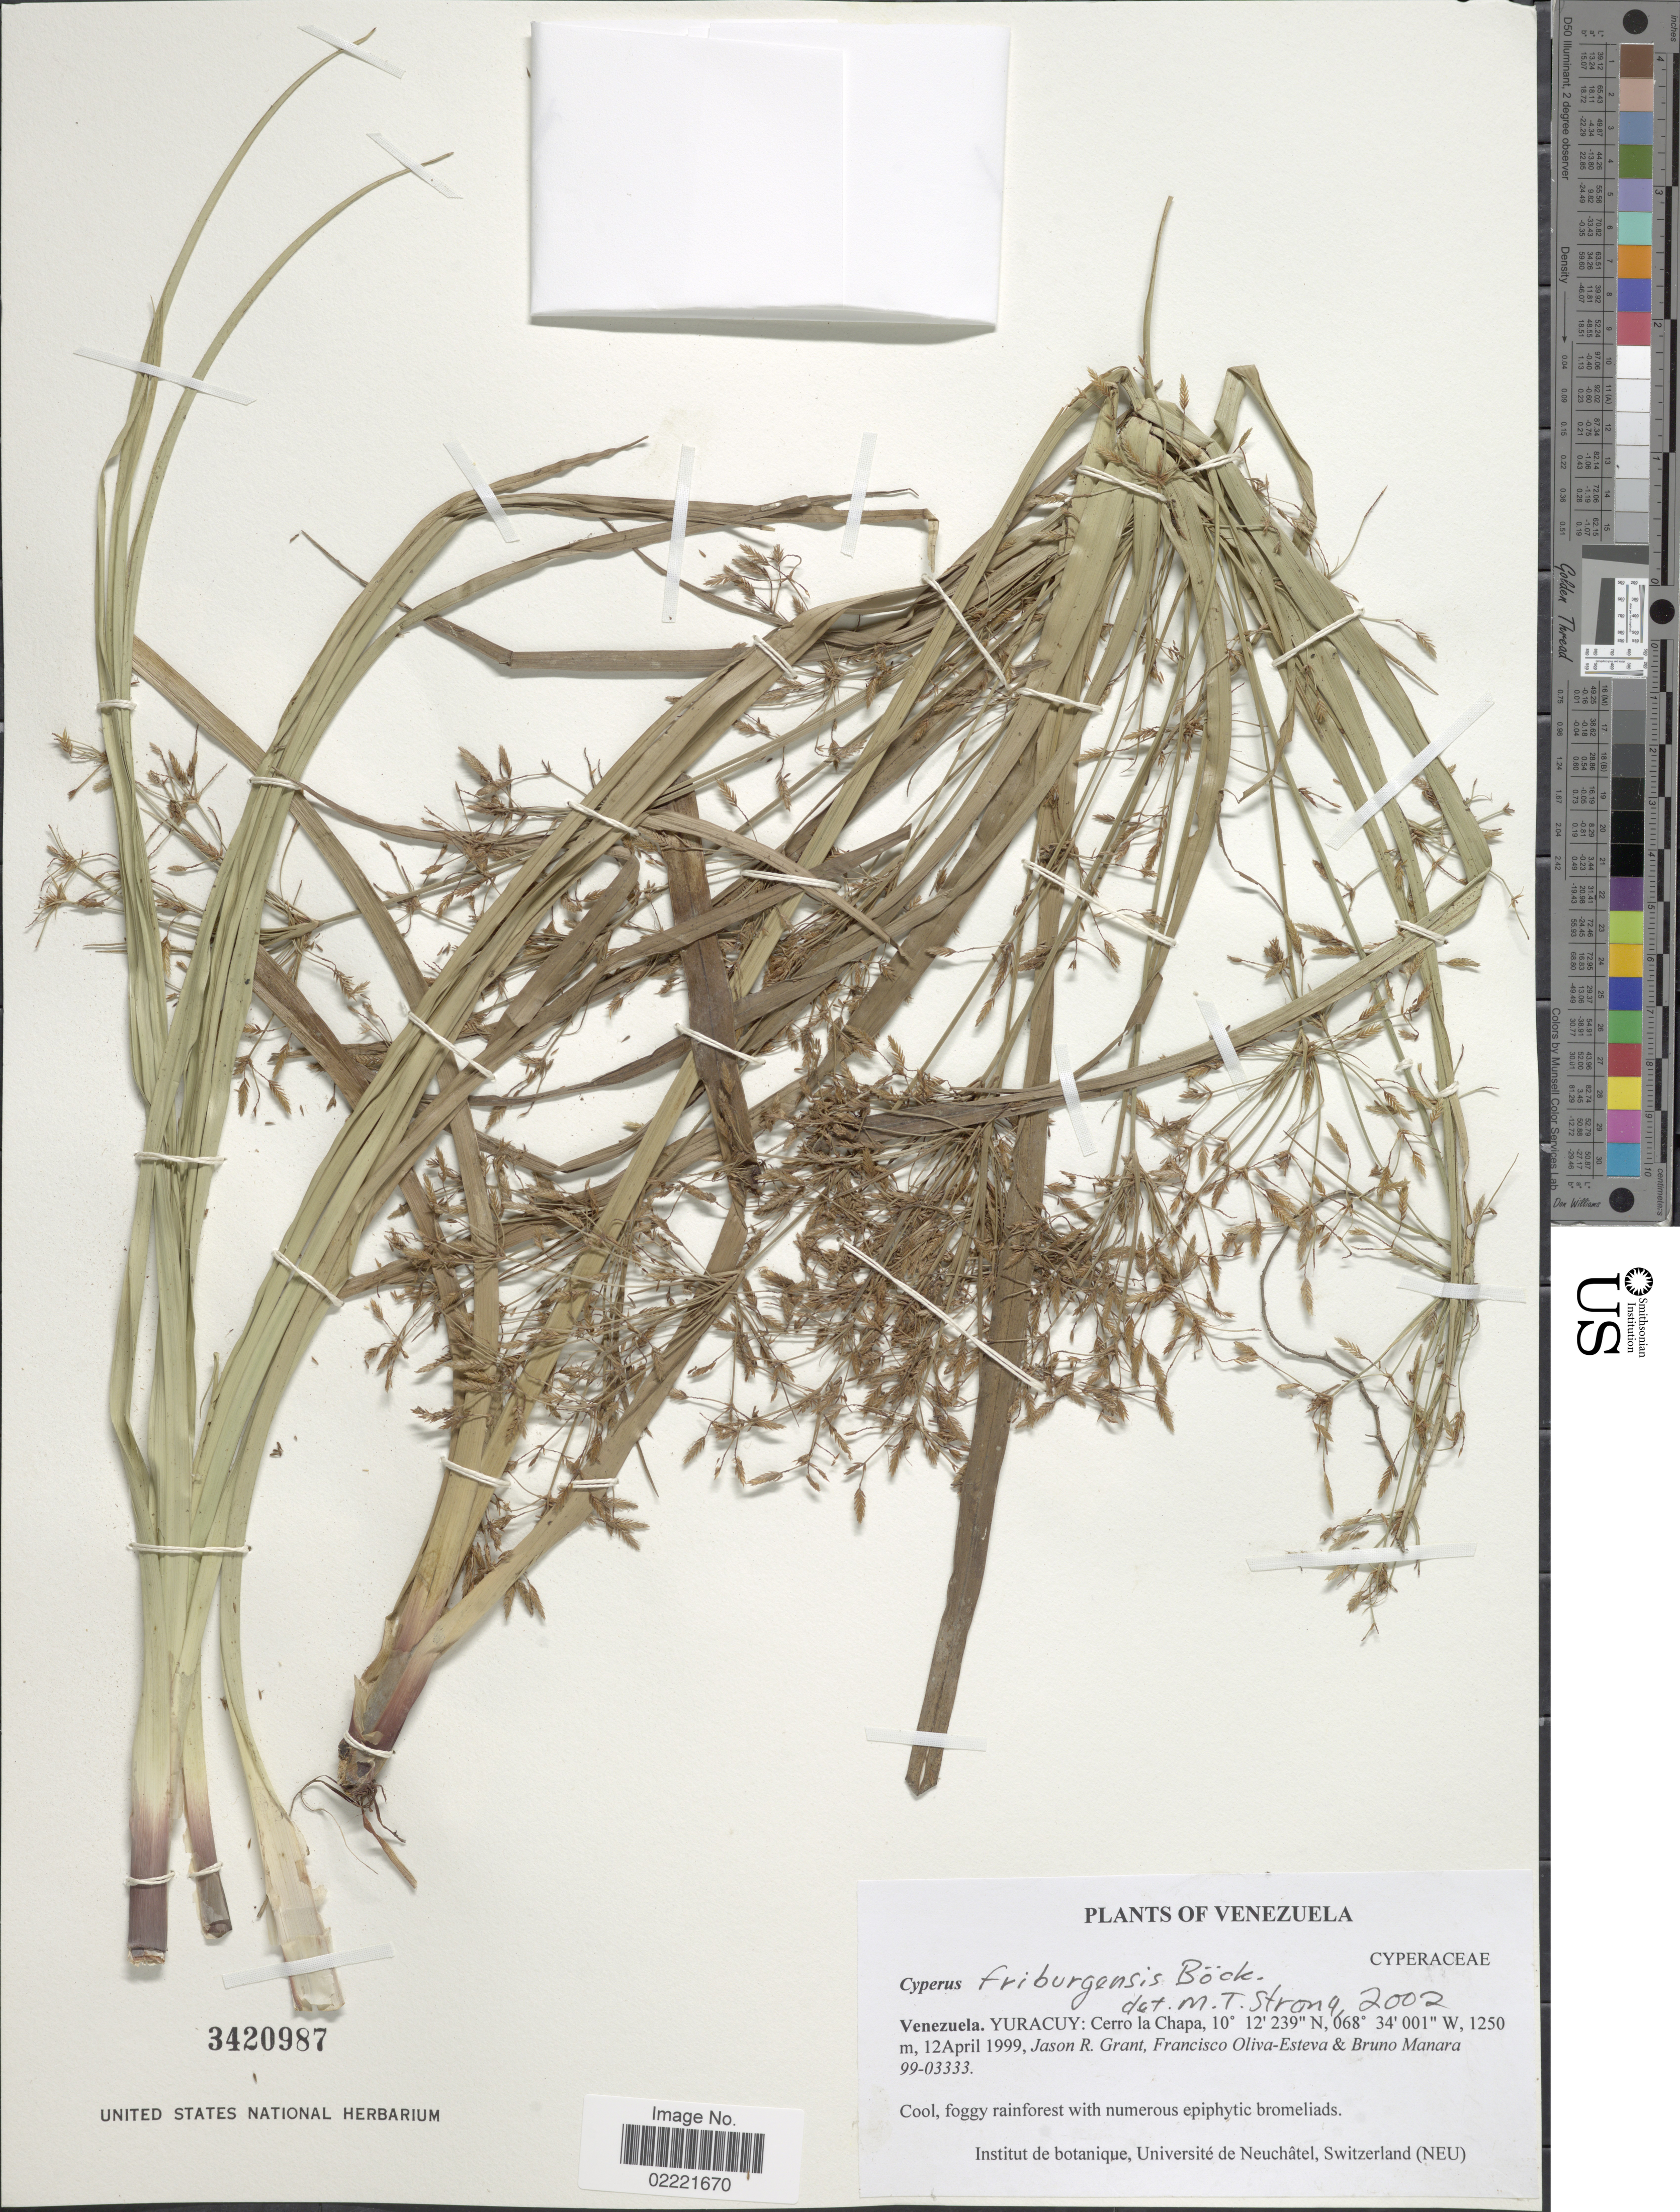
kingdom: Plantae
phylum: Tracheophyta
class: Liliopsida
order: Poales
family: Cyperaceae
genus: Cyperus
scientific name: Cyperus friburgensis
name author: Boeckeler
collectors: J. R. Grant, F. Oliva-Esteva & B. Manara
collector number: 99-03333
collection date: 1999-04-12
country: Venezuela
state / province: Yaracuy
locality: Yuracuy: Cerro la Chapa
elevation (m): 1250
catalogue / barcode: US 3420987